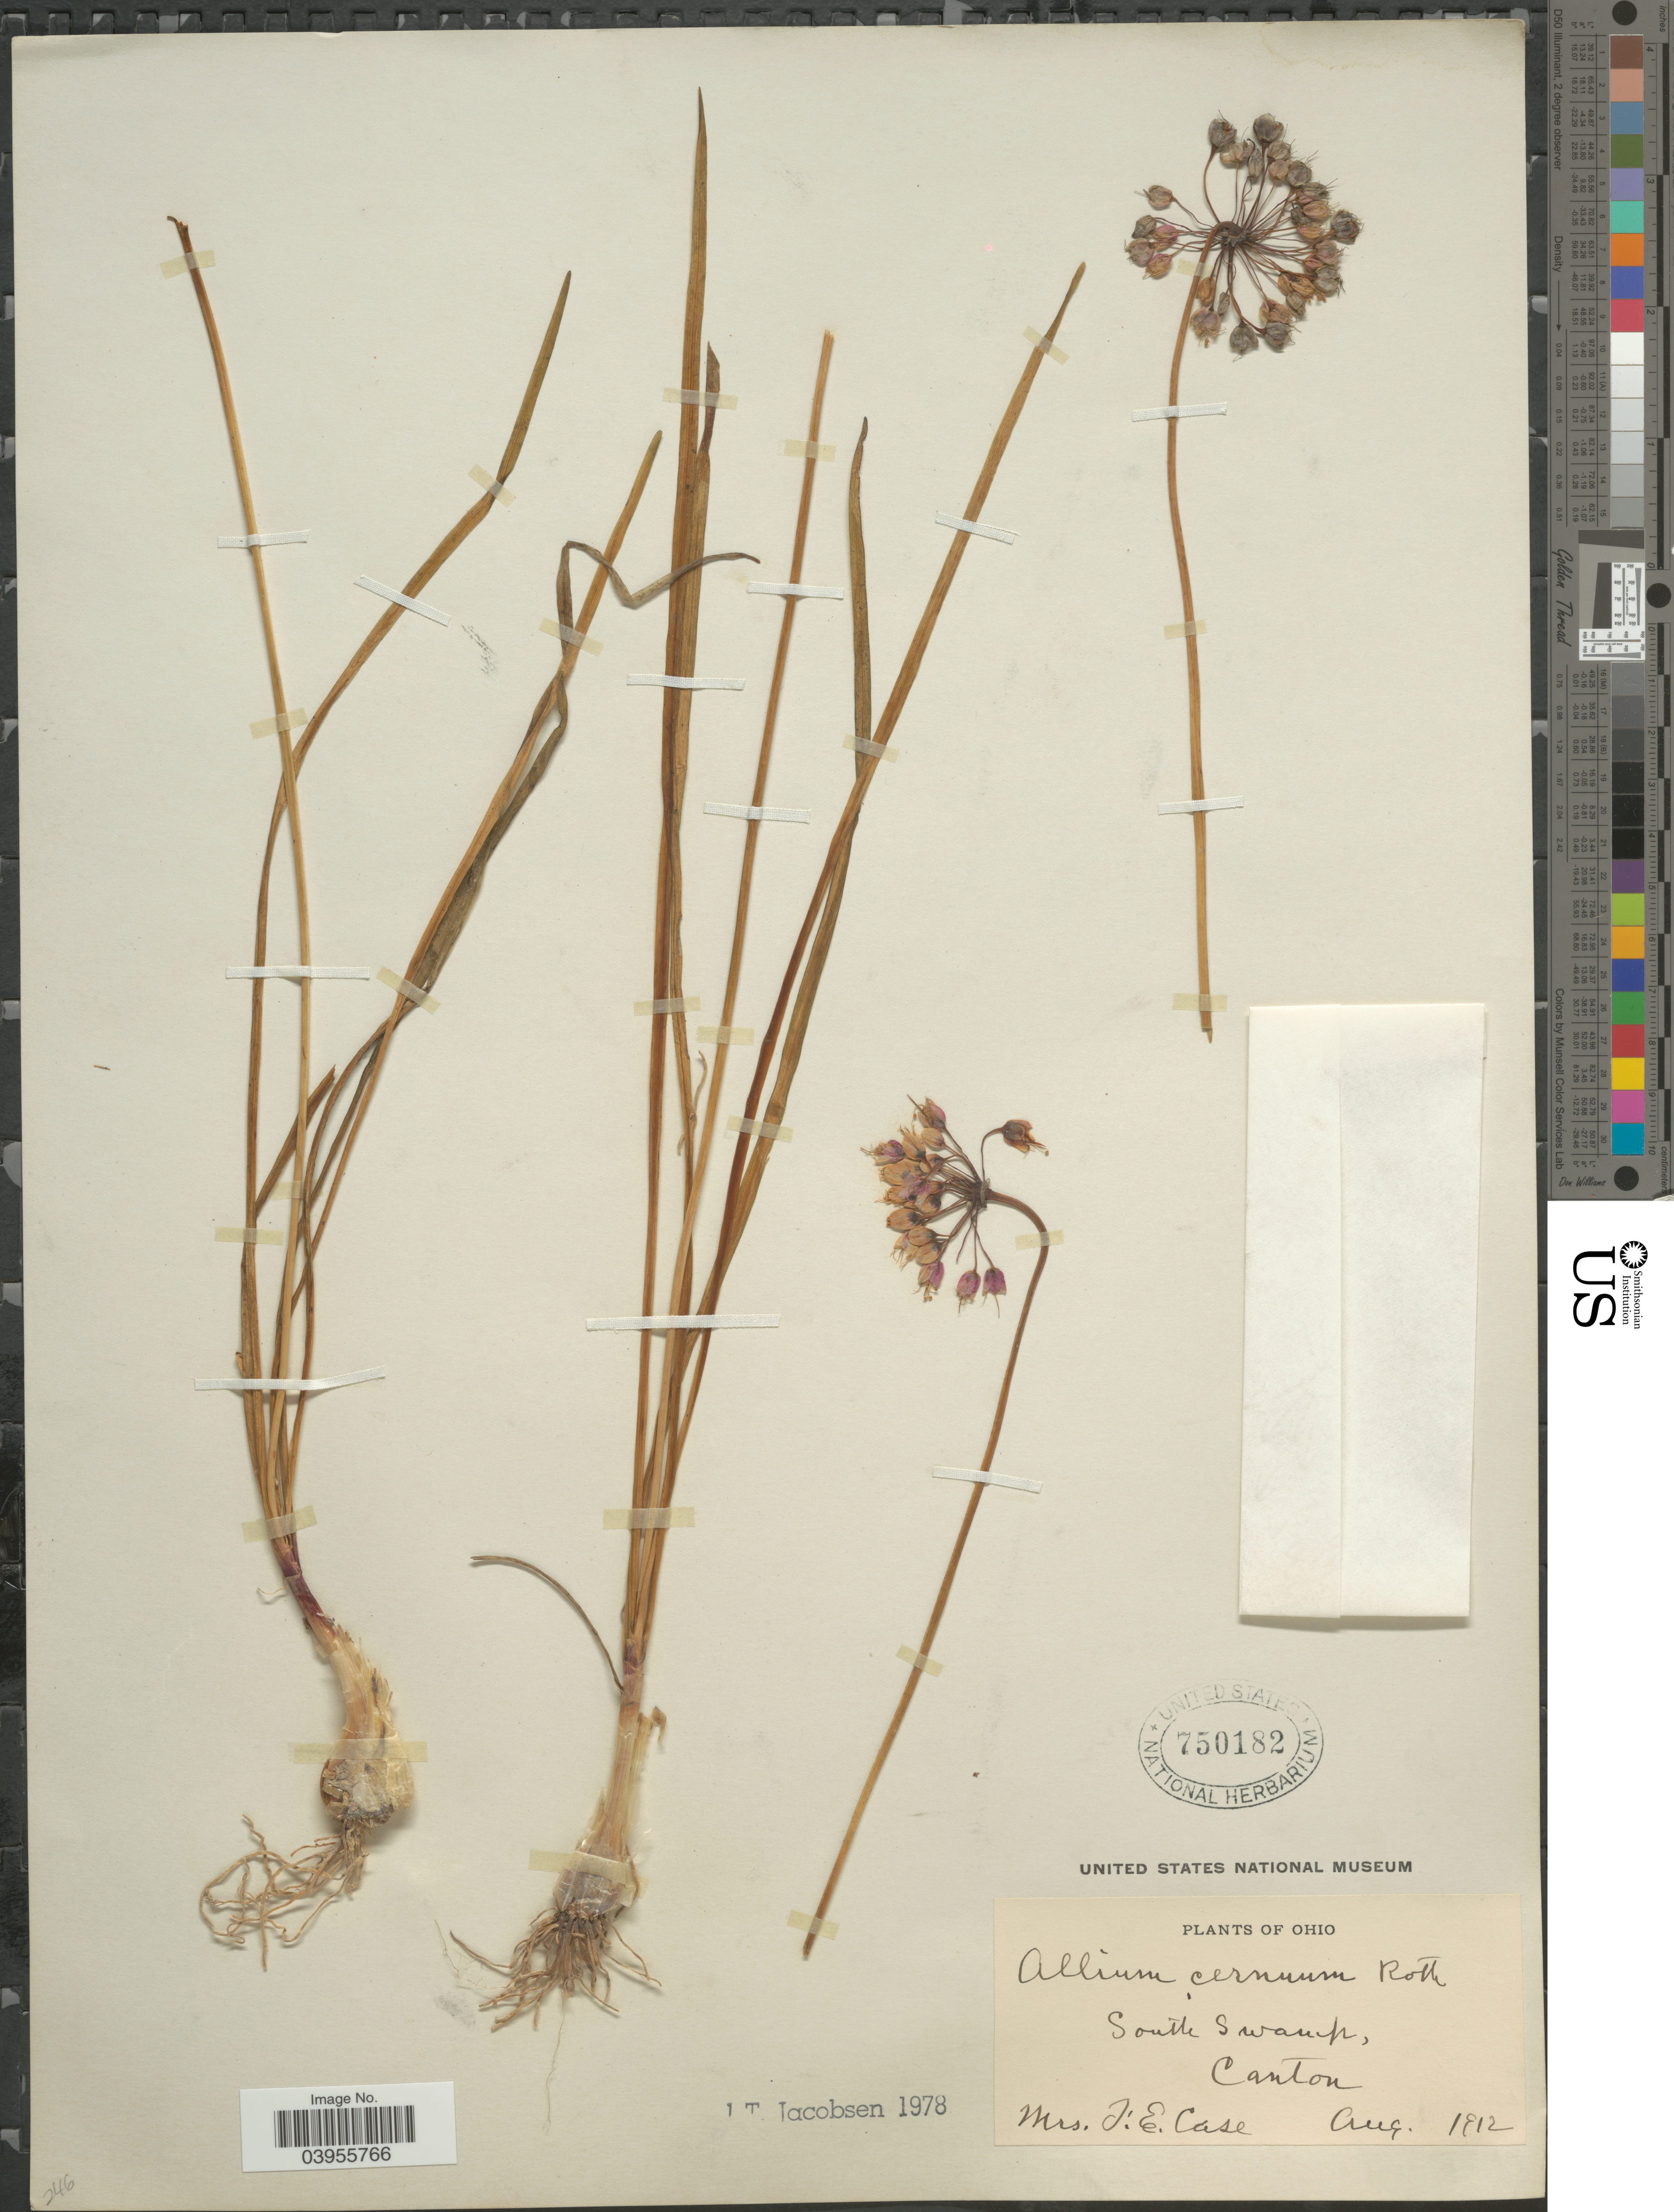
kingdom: Plantae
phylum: Tracheophyta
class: Liliopsida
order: Asparagales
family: Amaryllidaceae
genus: Allium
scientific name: Allium cernuum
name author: Roth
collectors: J. Case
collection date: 1912-08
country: United States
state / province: Ohio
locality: South Swamp, Canton.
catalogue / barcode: US 750182